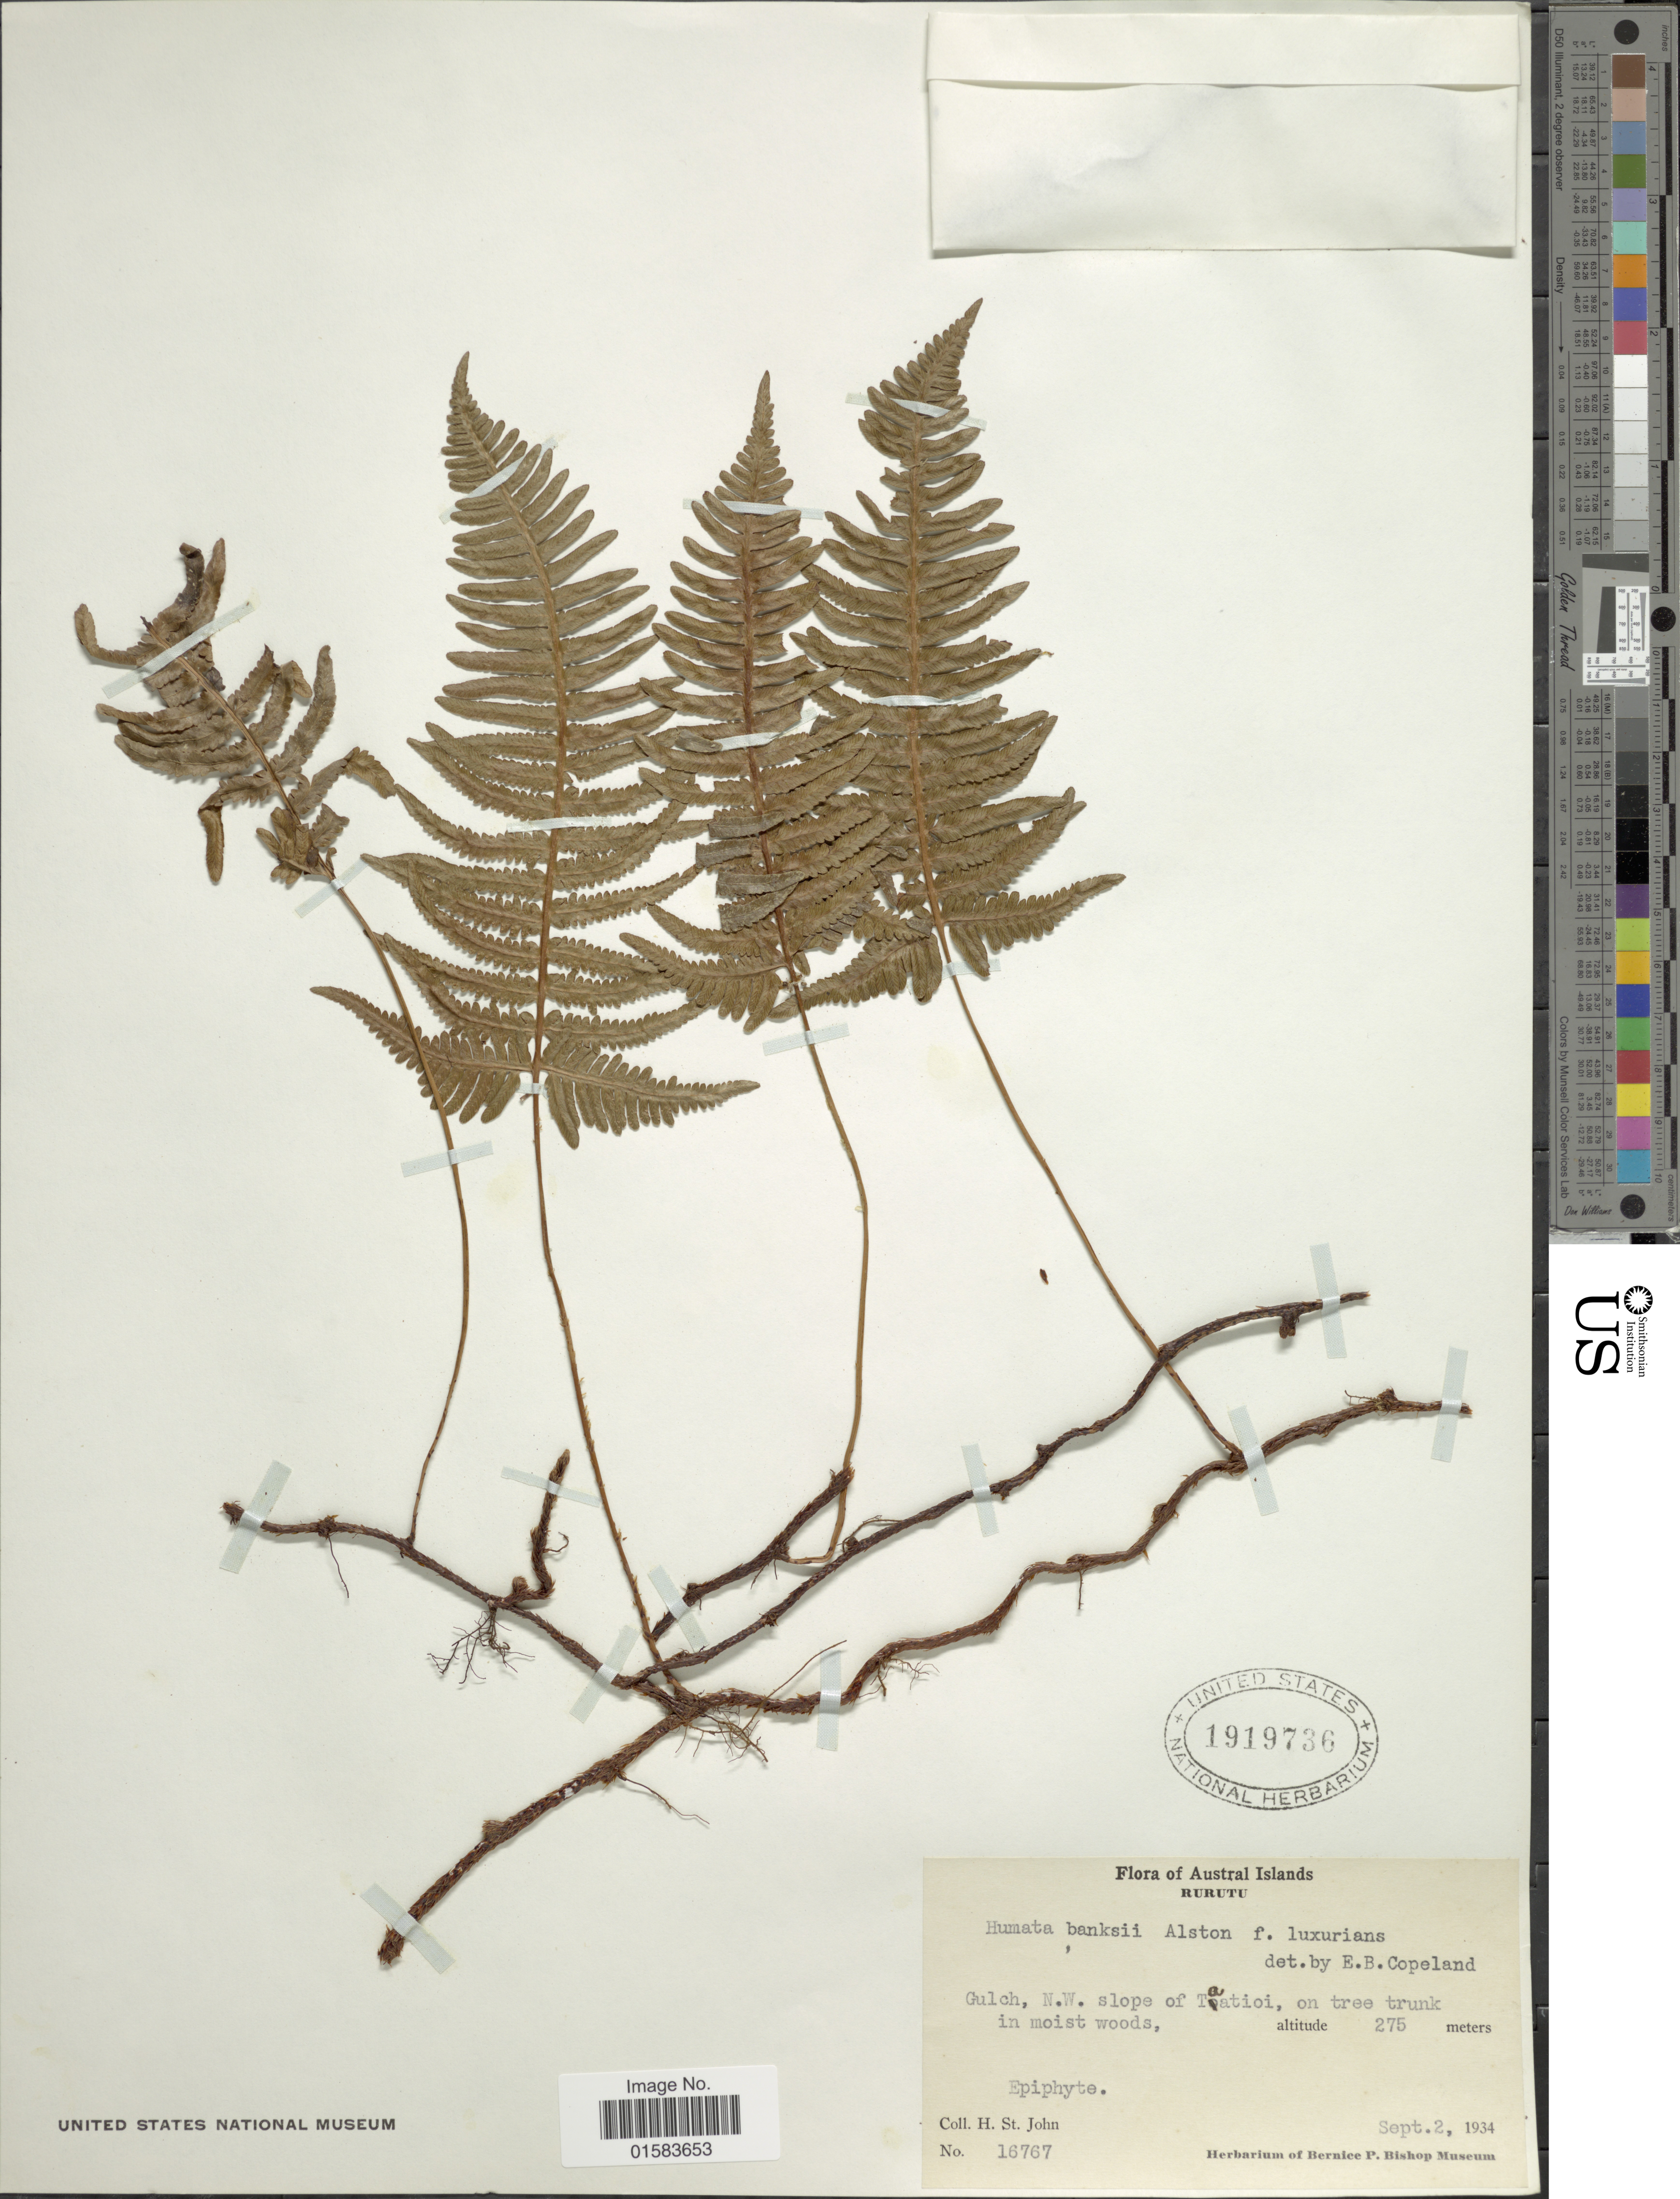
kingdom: Plantae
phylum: Tracheophyta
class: Polypodiopsida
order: Polypodiales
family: Davalliaceae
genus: Davallia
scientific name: Davallia pectinata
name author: Sm.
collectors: H. St. John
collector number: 16767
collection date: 1934-09-02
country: French Polynesia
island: Rurutu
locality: Austral Islands, Rurutu, Gulch, N.W. slope of Tahitioi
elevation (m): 275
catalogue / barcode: US 1919736